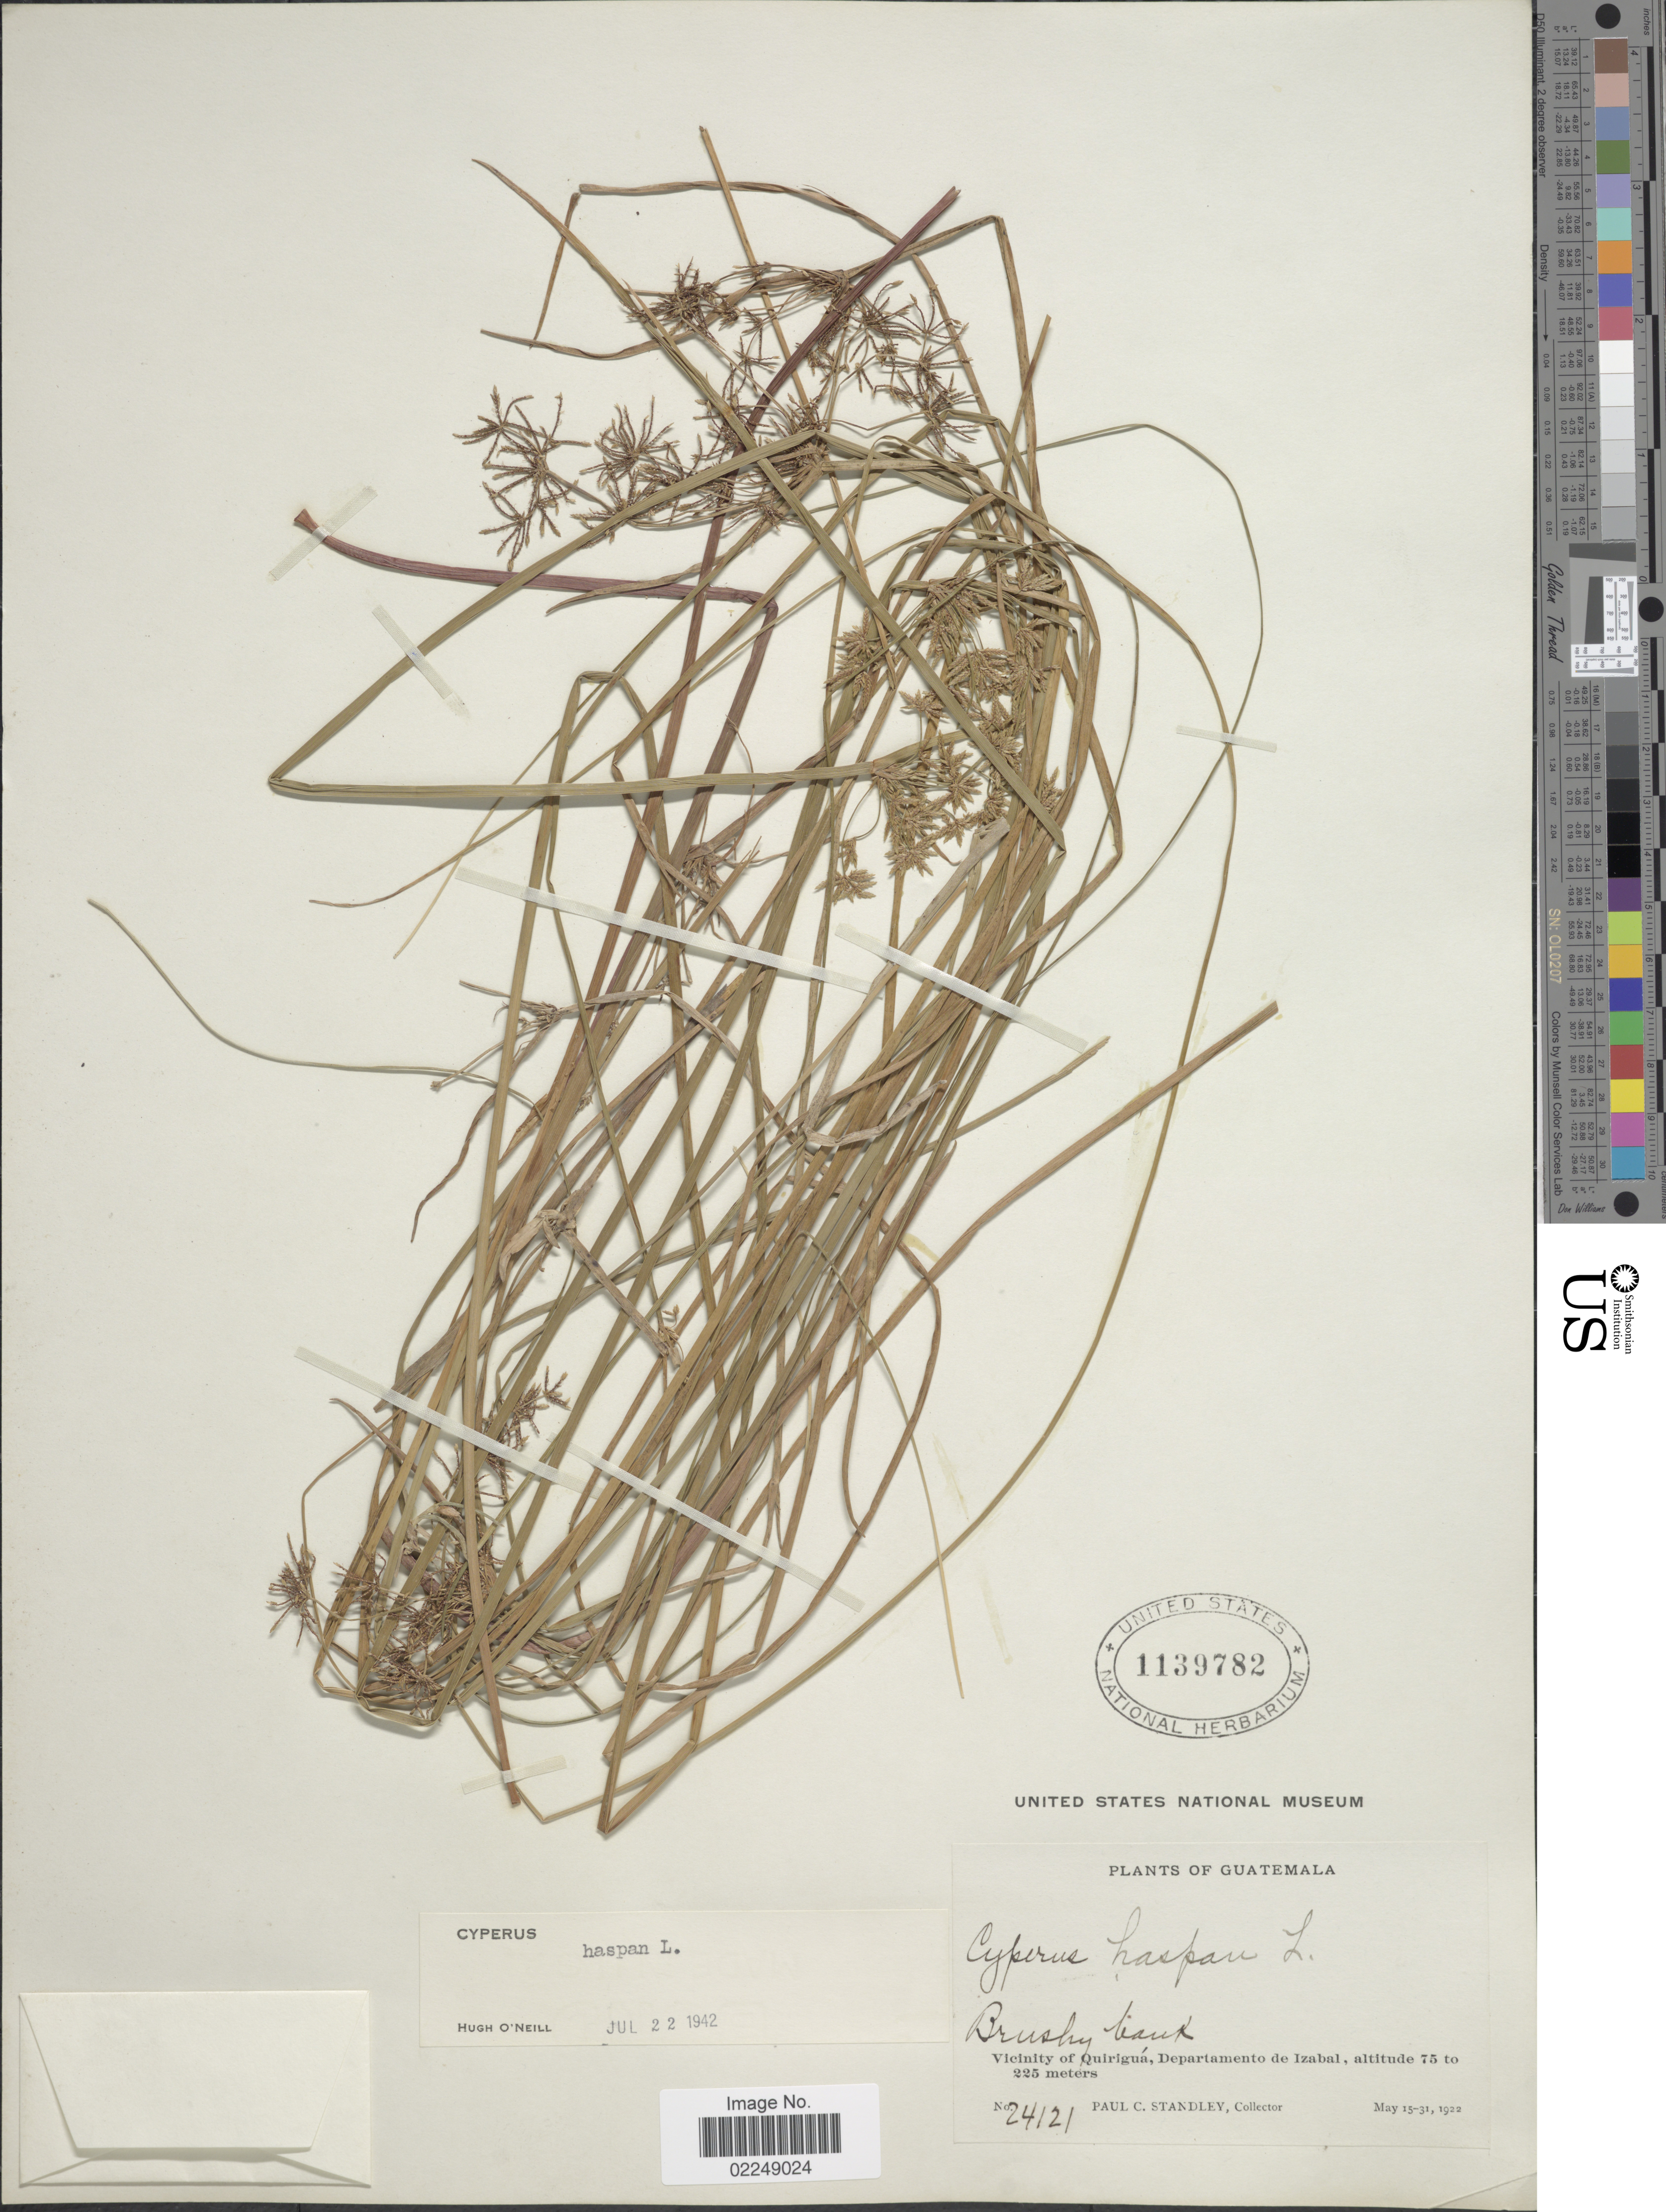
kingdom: Plantae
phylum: Tracheophyta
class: Liliopsida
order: Poales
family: Cyperaceae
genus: Cyperus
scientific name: Cyperus haspan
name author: L.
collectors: P. C. Standley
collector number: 24121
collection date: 1922-05-15/1922-05-31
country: Guatemala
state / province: Izabal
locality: Vicinity of Quirigua, Departmento de Izabal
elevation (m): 75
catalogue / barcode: US 1139782